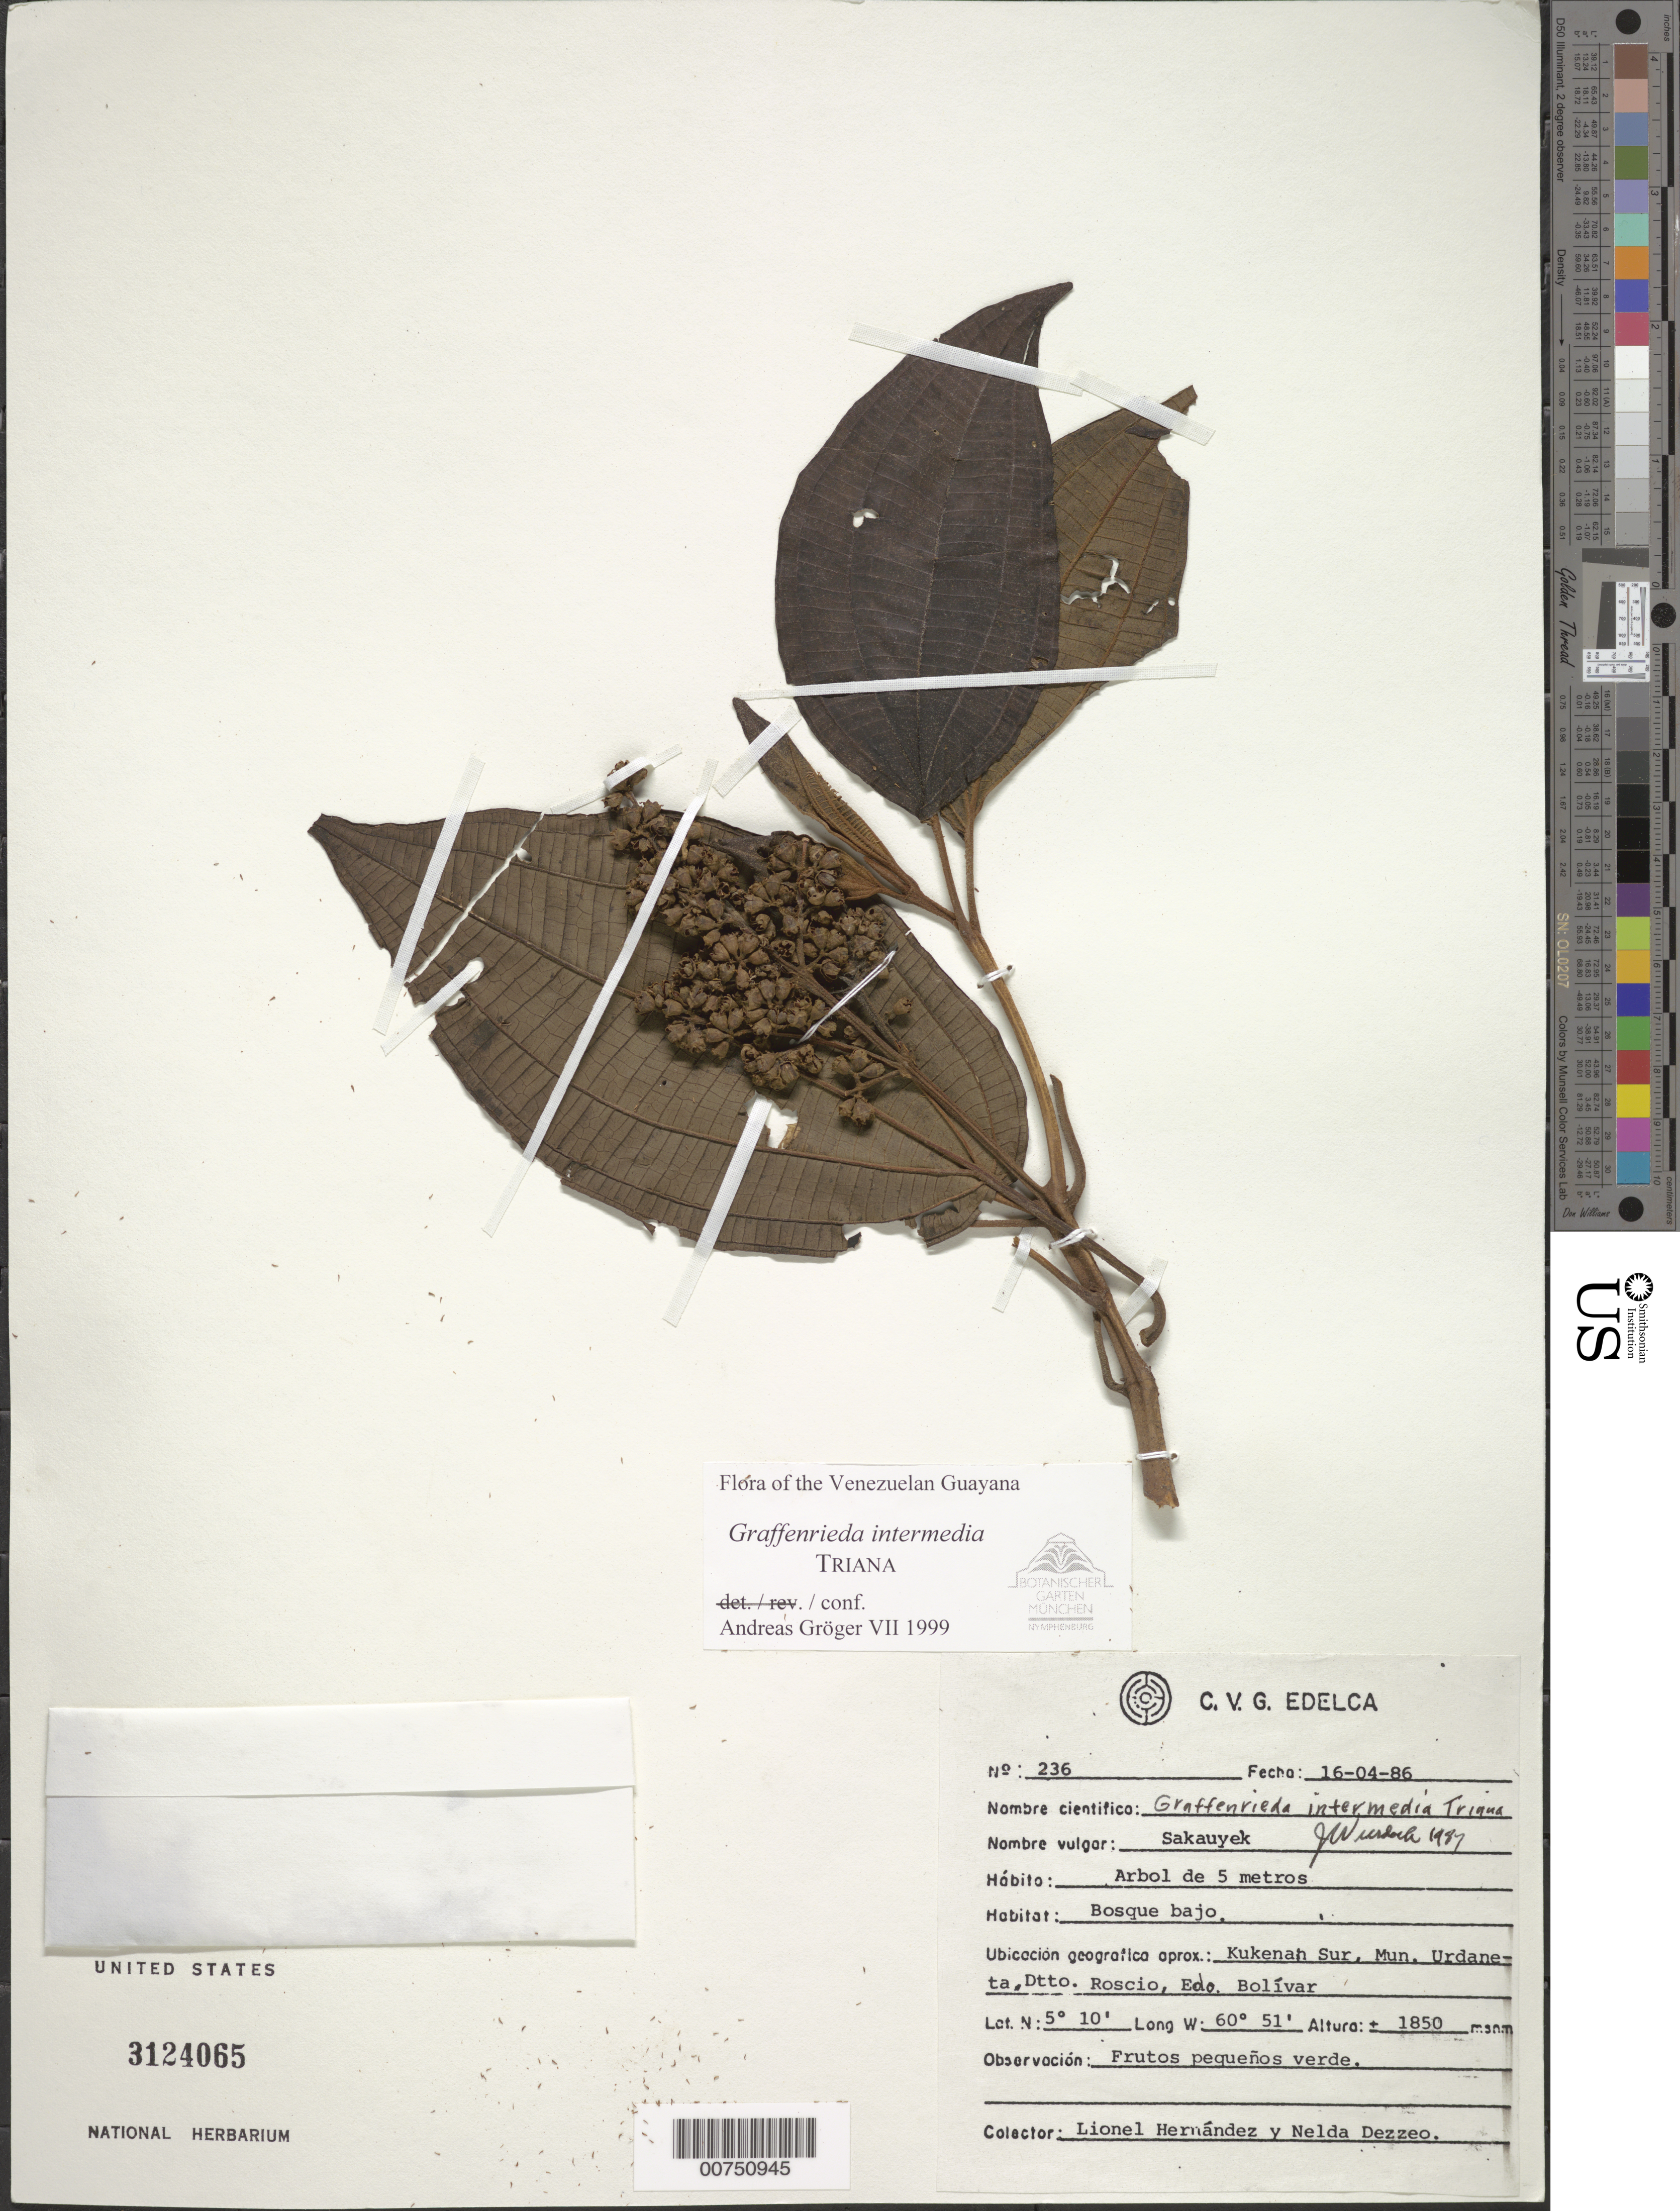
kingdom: Plantae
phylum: Tracheophyta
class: Magnoliopsida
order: Myrtales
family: Melastomataceae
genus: Graffenrieda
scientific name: Graffenrieda intermedia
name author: Triana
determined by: Gröger, A.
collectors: L. Hernández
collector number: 236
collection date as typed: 16-Apr-86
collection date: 1986-04-16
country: Venezuela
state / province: Bolívar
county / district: Roscio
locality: Mun. Urdaneta, Kukenah Sur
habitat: Low forest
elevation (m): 1850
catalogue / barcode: US 3124065